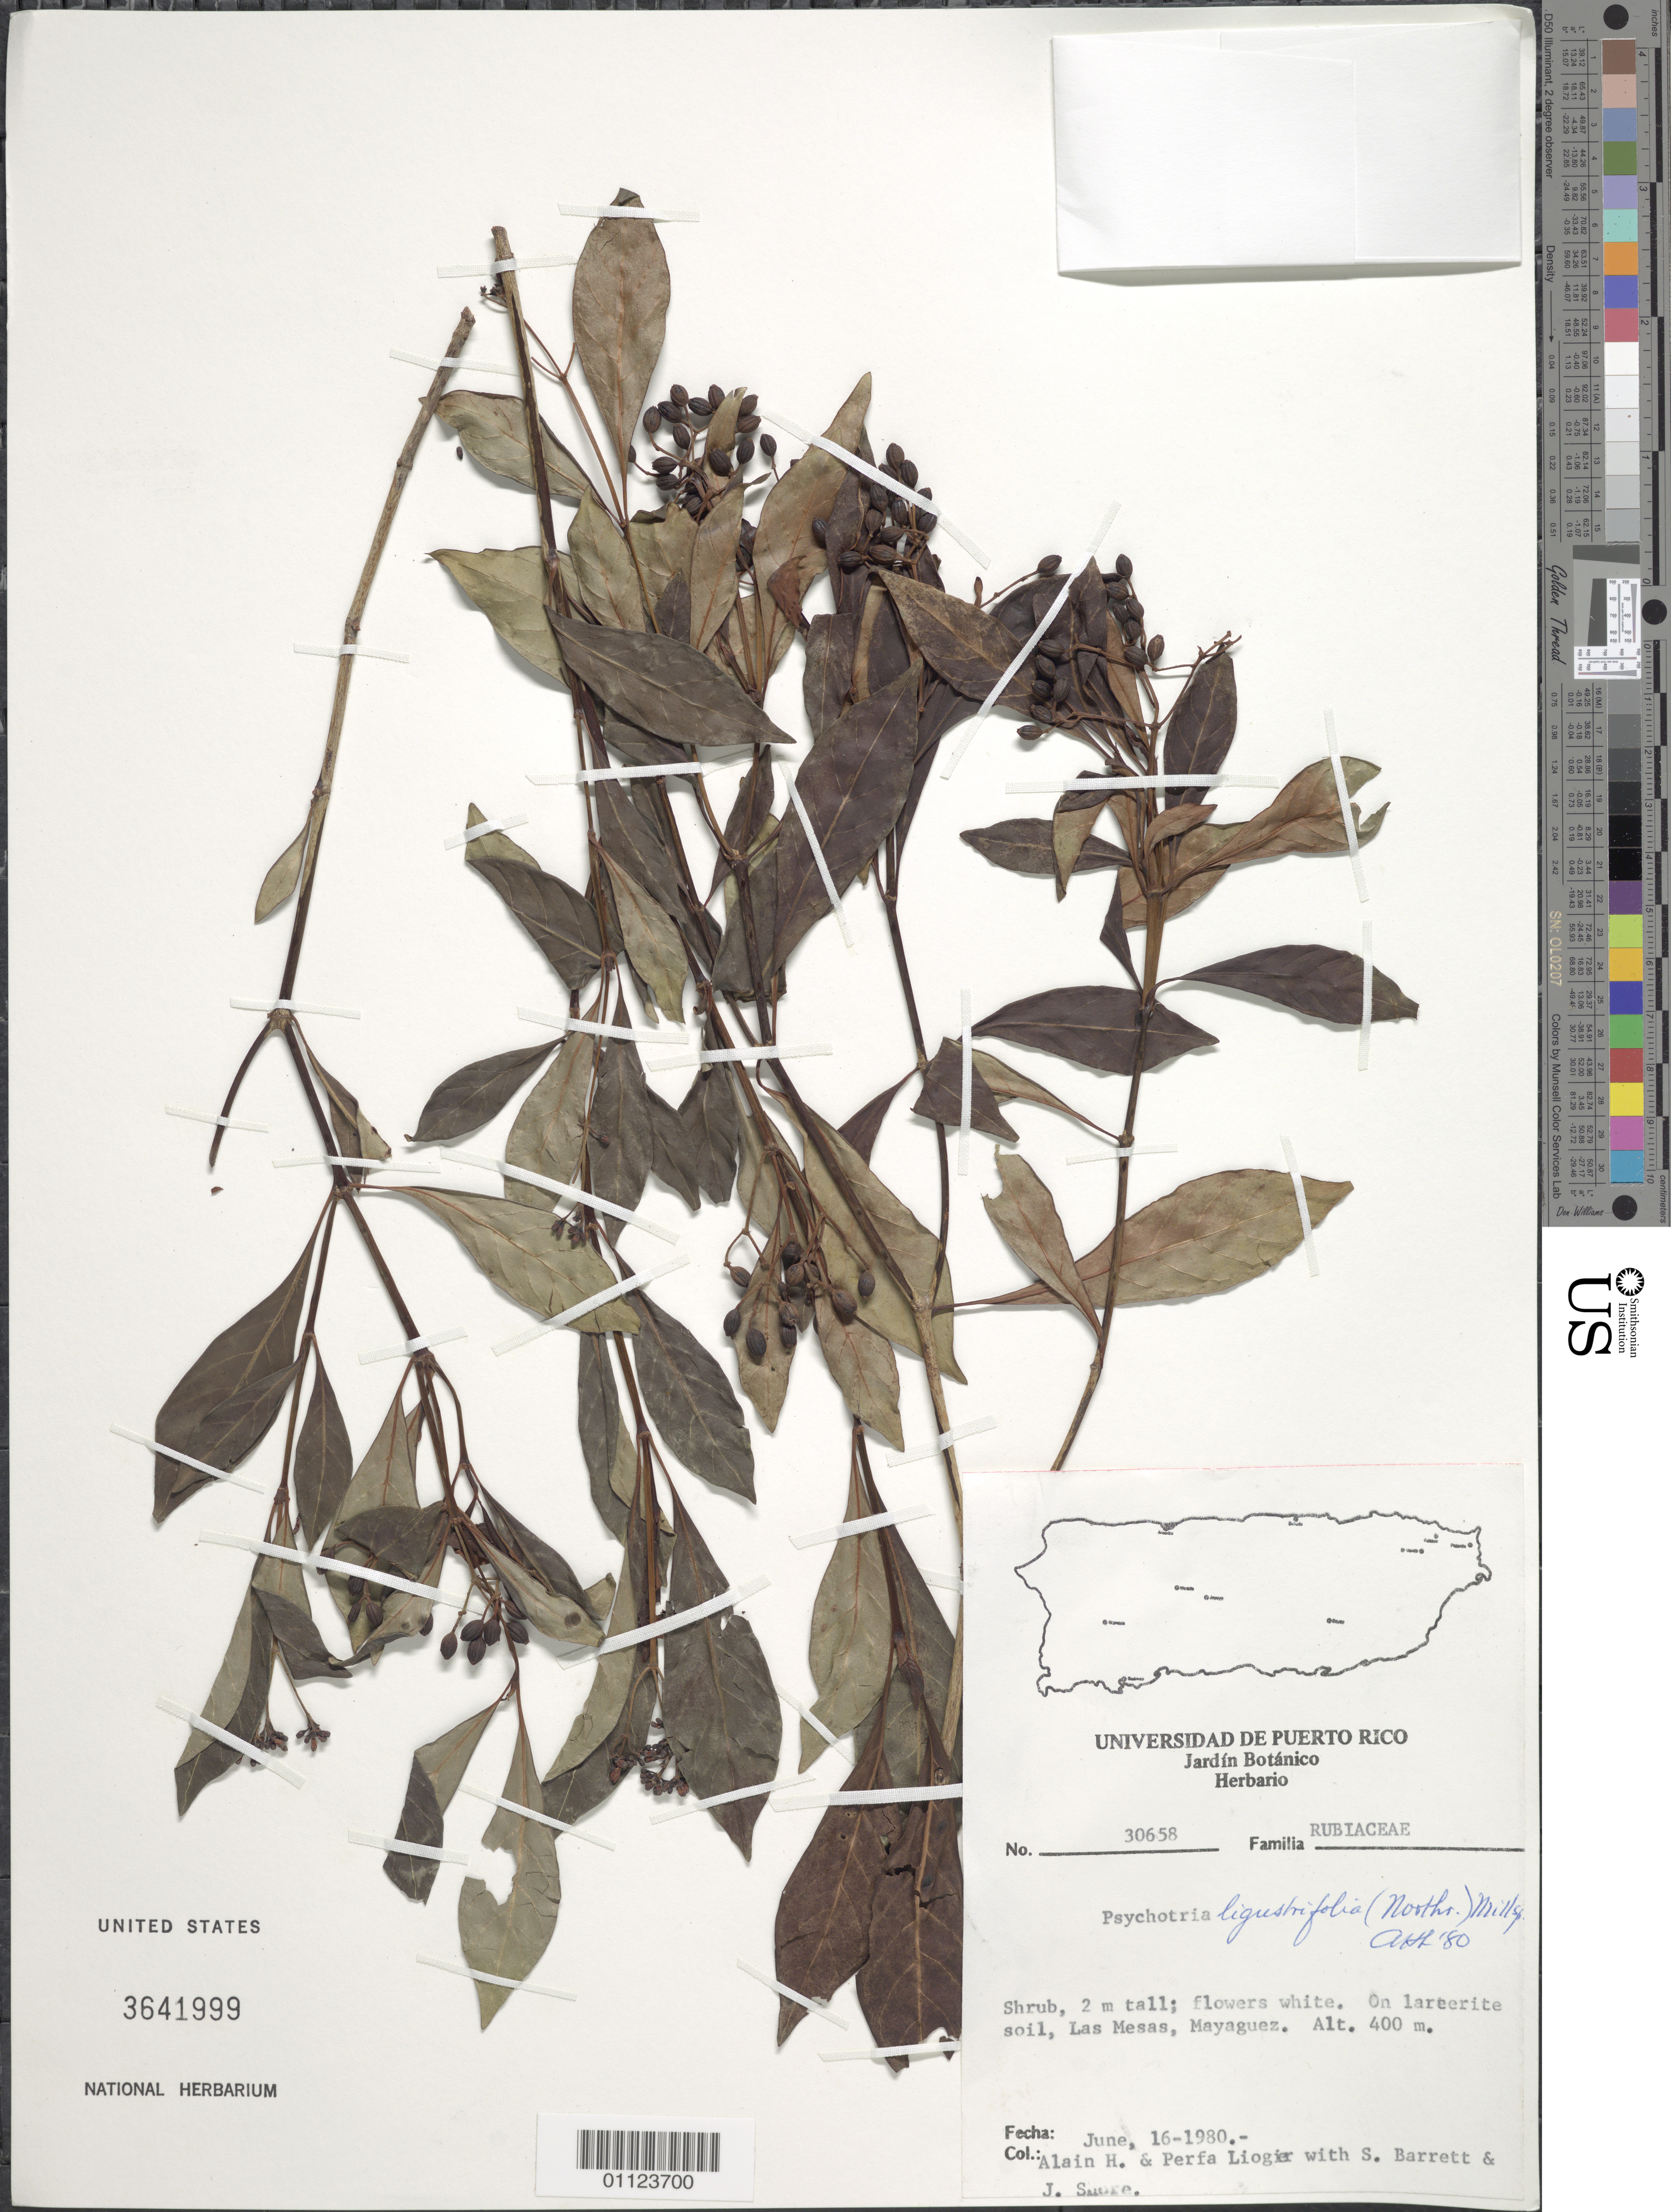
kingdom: Plantae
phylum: Tracheophyta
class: Magnoliopsida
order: Gentianales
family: Rubiaceae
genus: Psychotria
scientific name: Psychotria ligustrifolia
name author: (Northr.) Millsp.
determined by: Liogier, Alain H.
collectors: A. H. Liogier, M. P. Liogier, S. Barrett & J. Shore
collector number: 30658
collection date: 1980-06-16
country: Puerto Rico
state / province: Mayaguez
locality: Las Mesas.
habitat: On laterite soil.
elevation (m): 400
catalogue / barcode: US 3641999